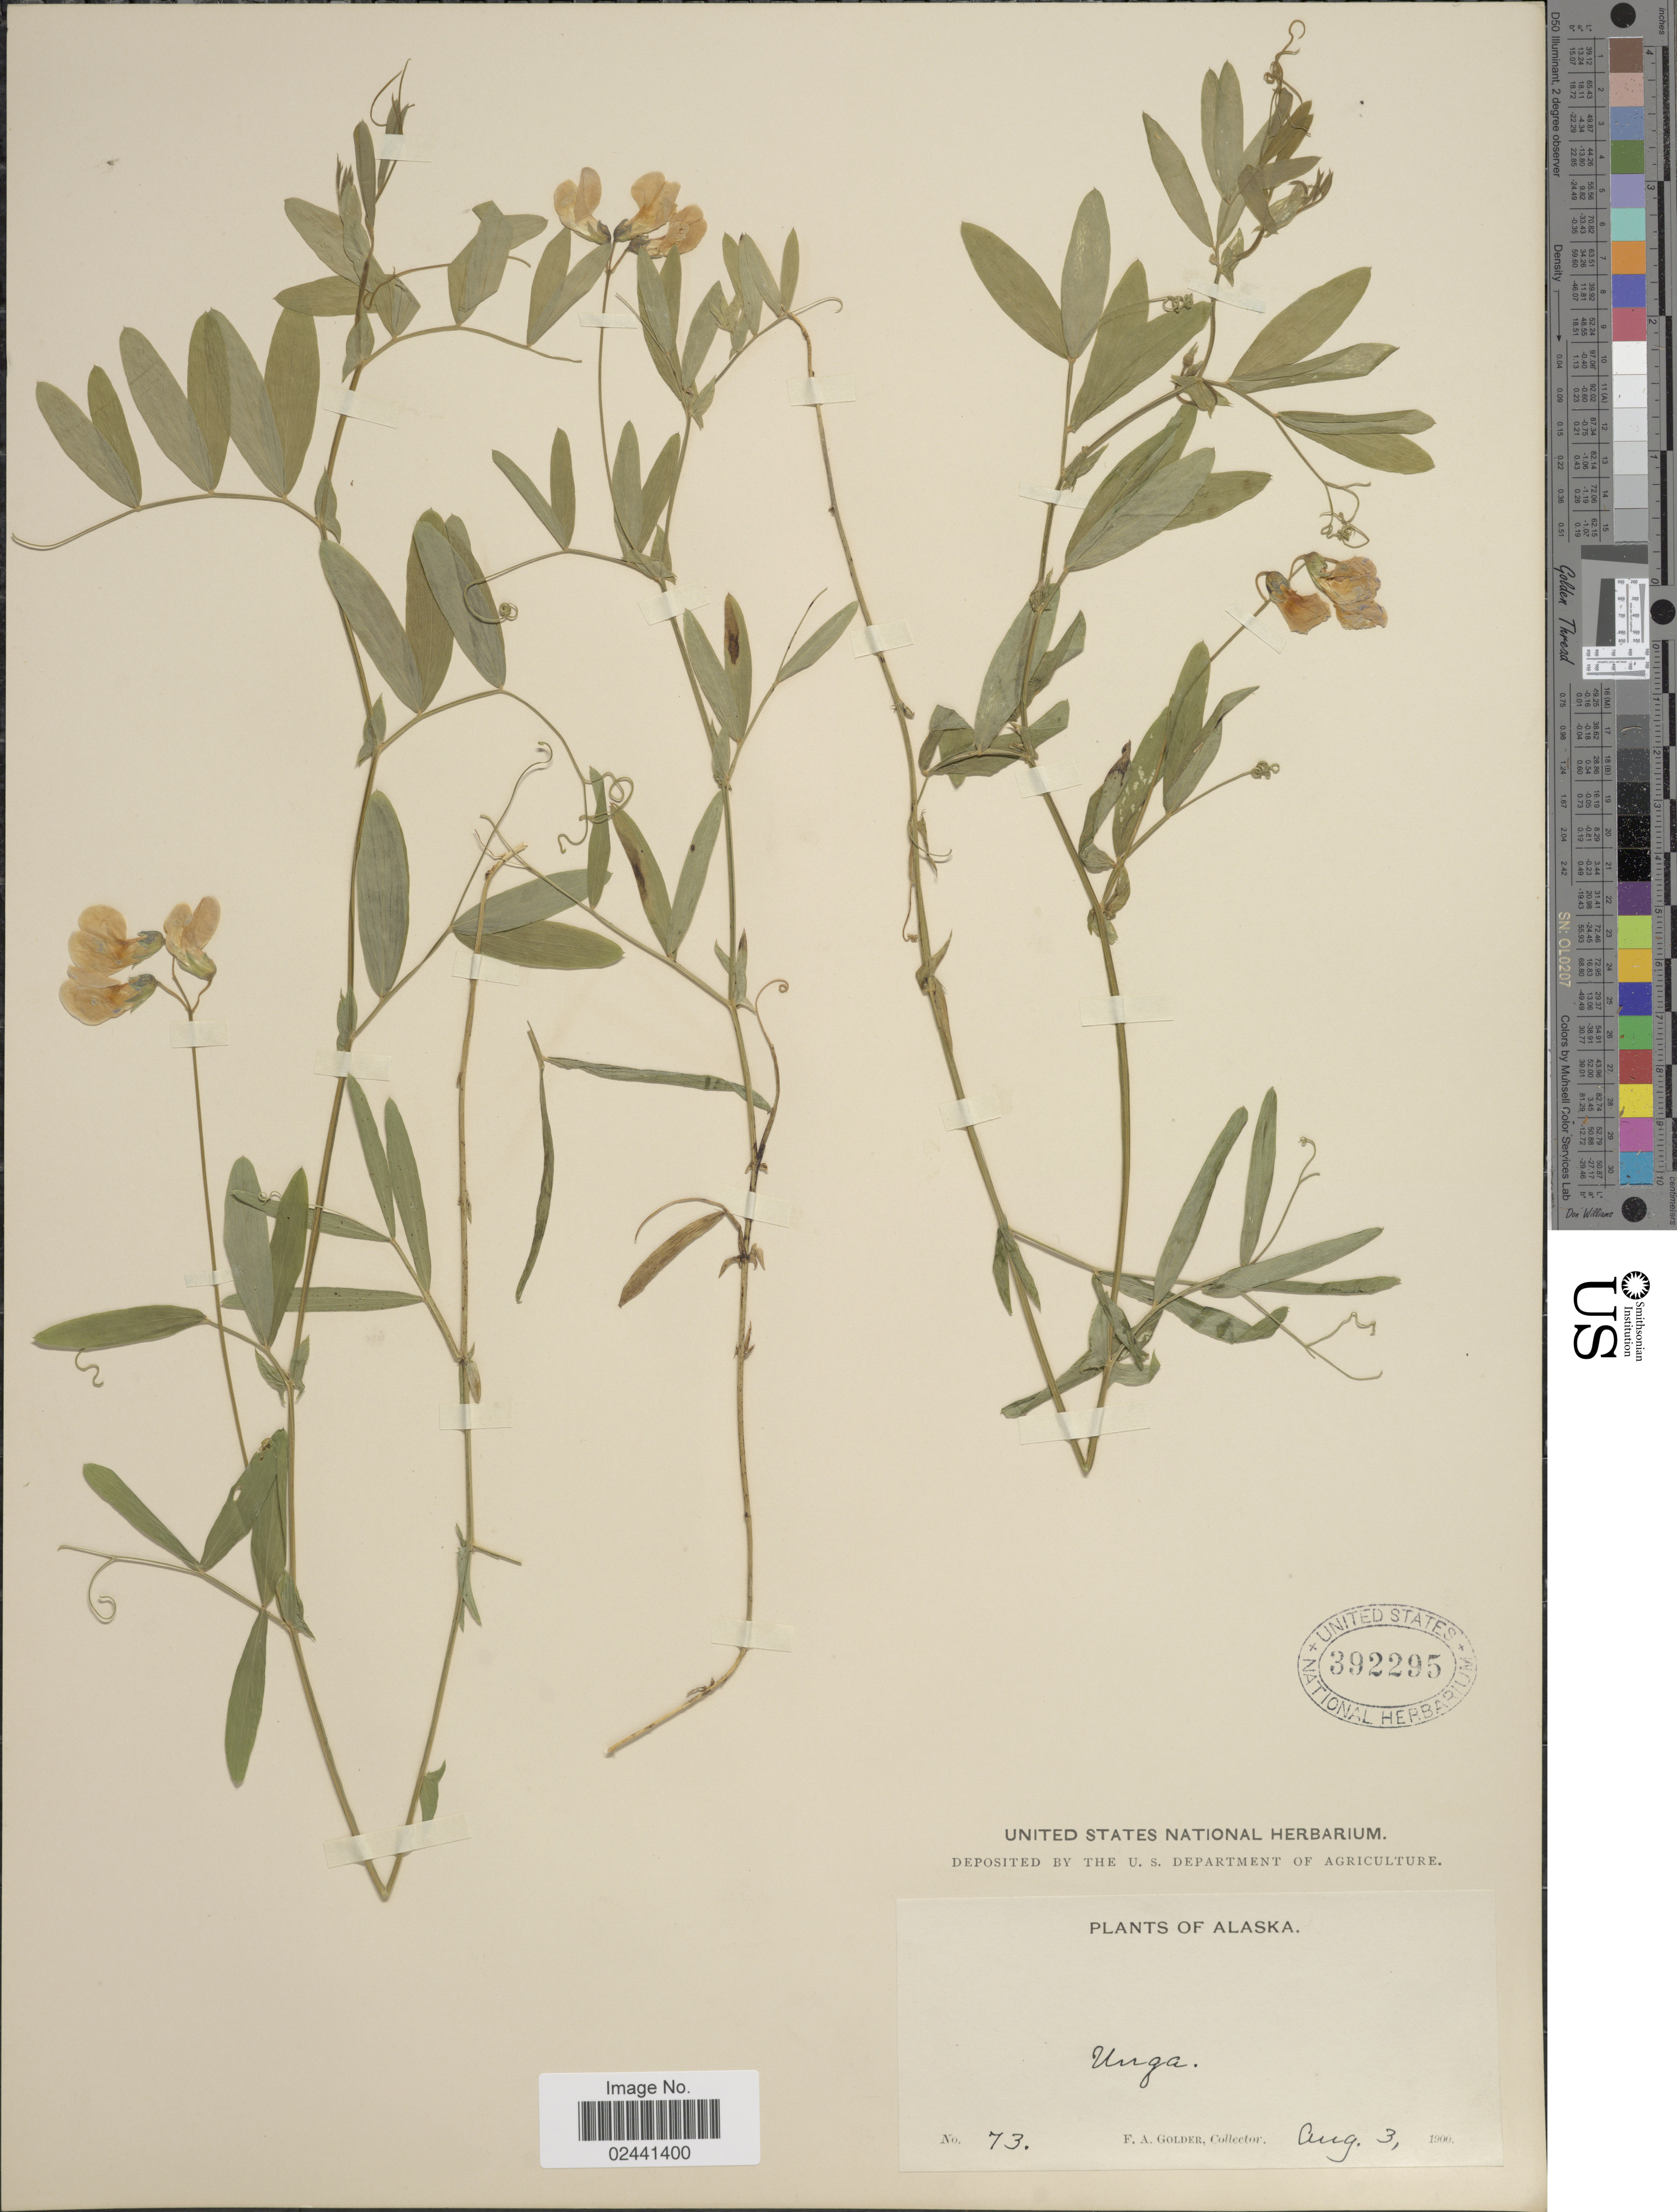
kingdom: Plantae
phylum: Tracheophyta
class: Magnoliopsida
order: Fabales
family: Fabaceae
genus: Lathyrus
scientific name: Lathyrus palustris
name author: L.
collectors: F. Golder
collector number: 73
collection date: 1900-08-03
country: United States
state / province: Alaska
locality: Unga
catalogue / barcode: US 392295